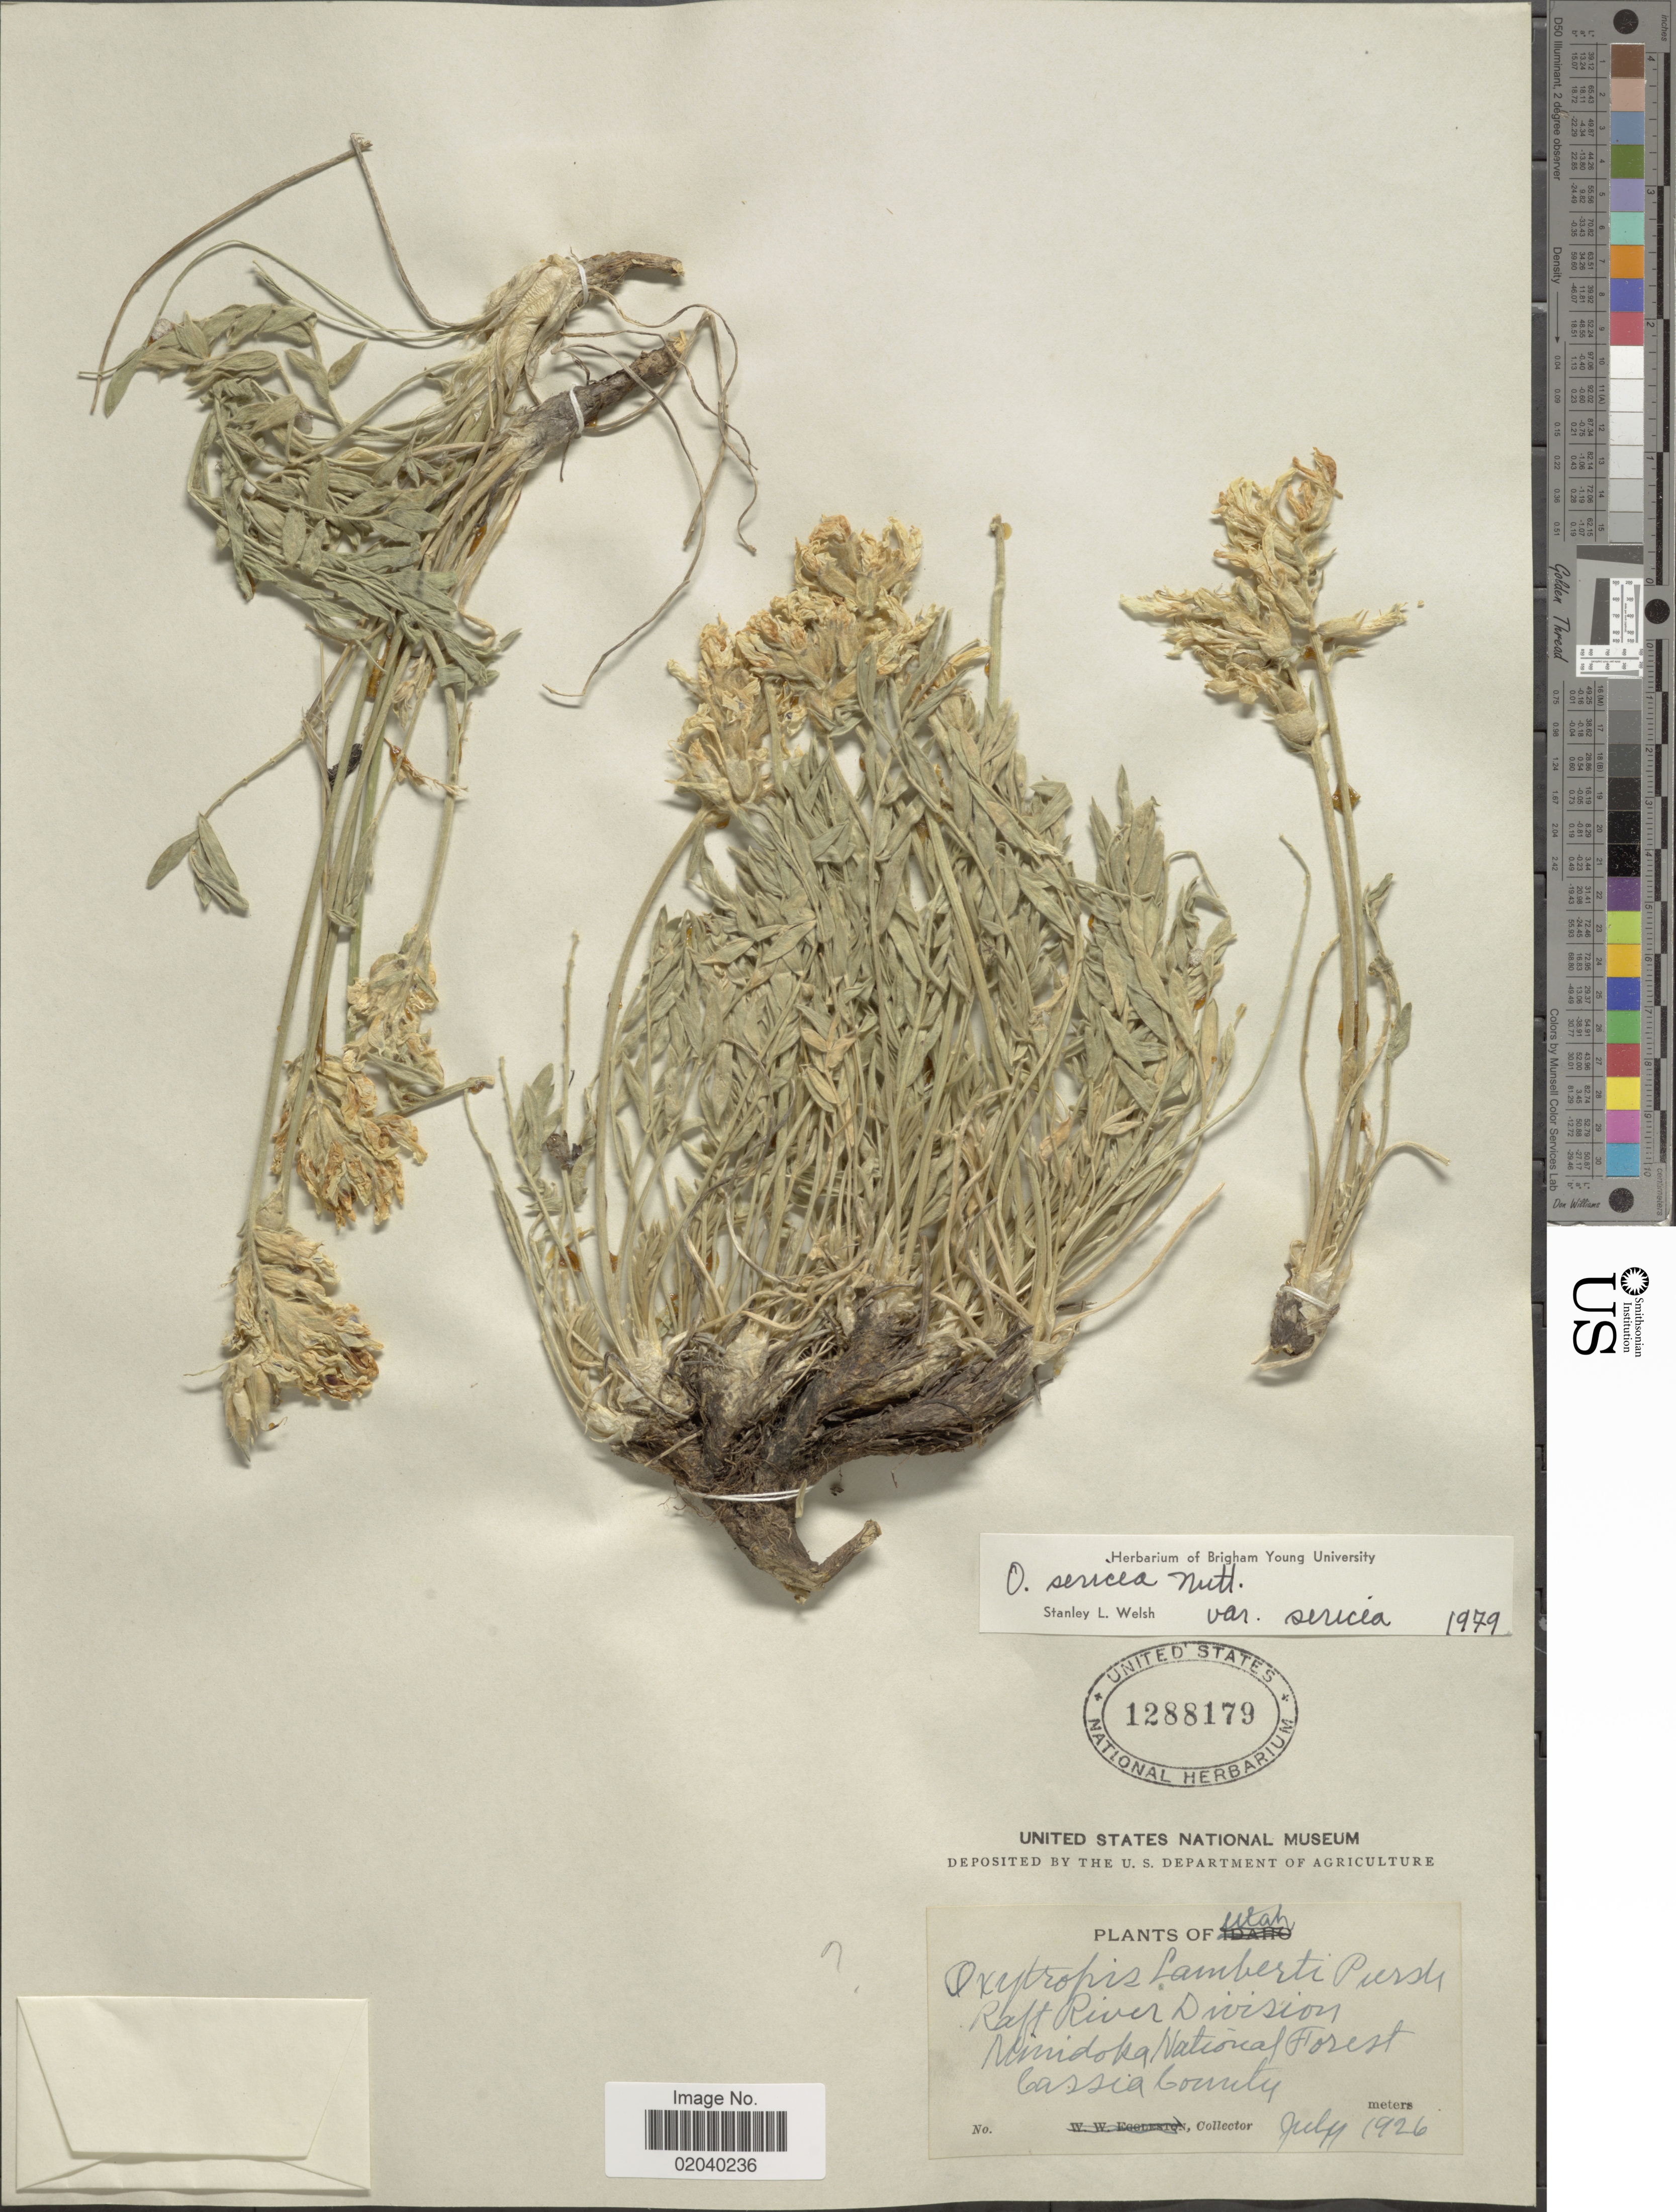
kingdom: Plantae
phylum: Tracheophyta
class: Magnoliopsida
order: Fabales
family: Fabaceae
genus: Oxytropis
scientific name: Oxytropis sericea var. sericea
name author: Nutt.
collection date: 1926-07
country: United States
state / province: Utah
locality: Raft River Division Minidoka National Forest, Cassia County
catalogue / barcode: US 1288179